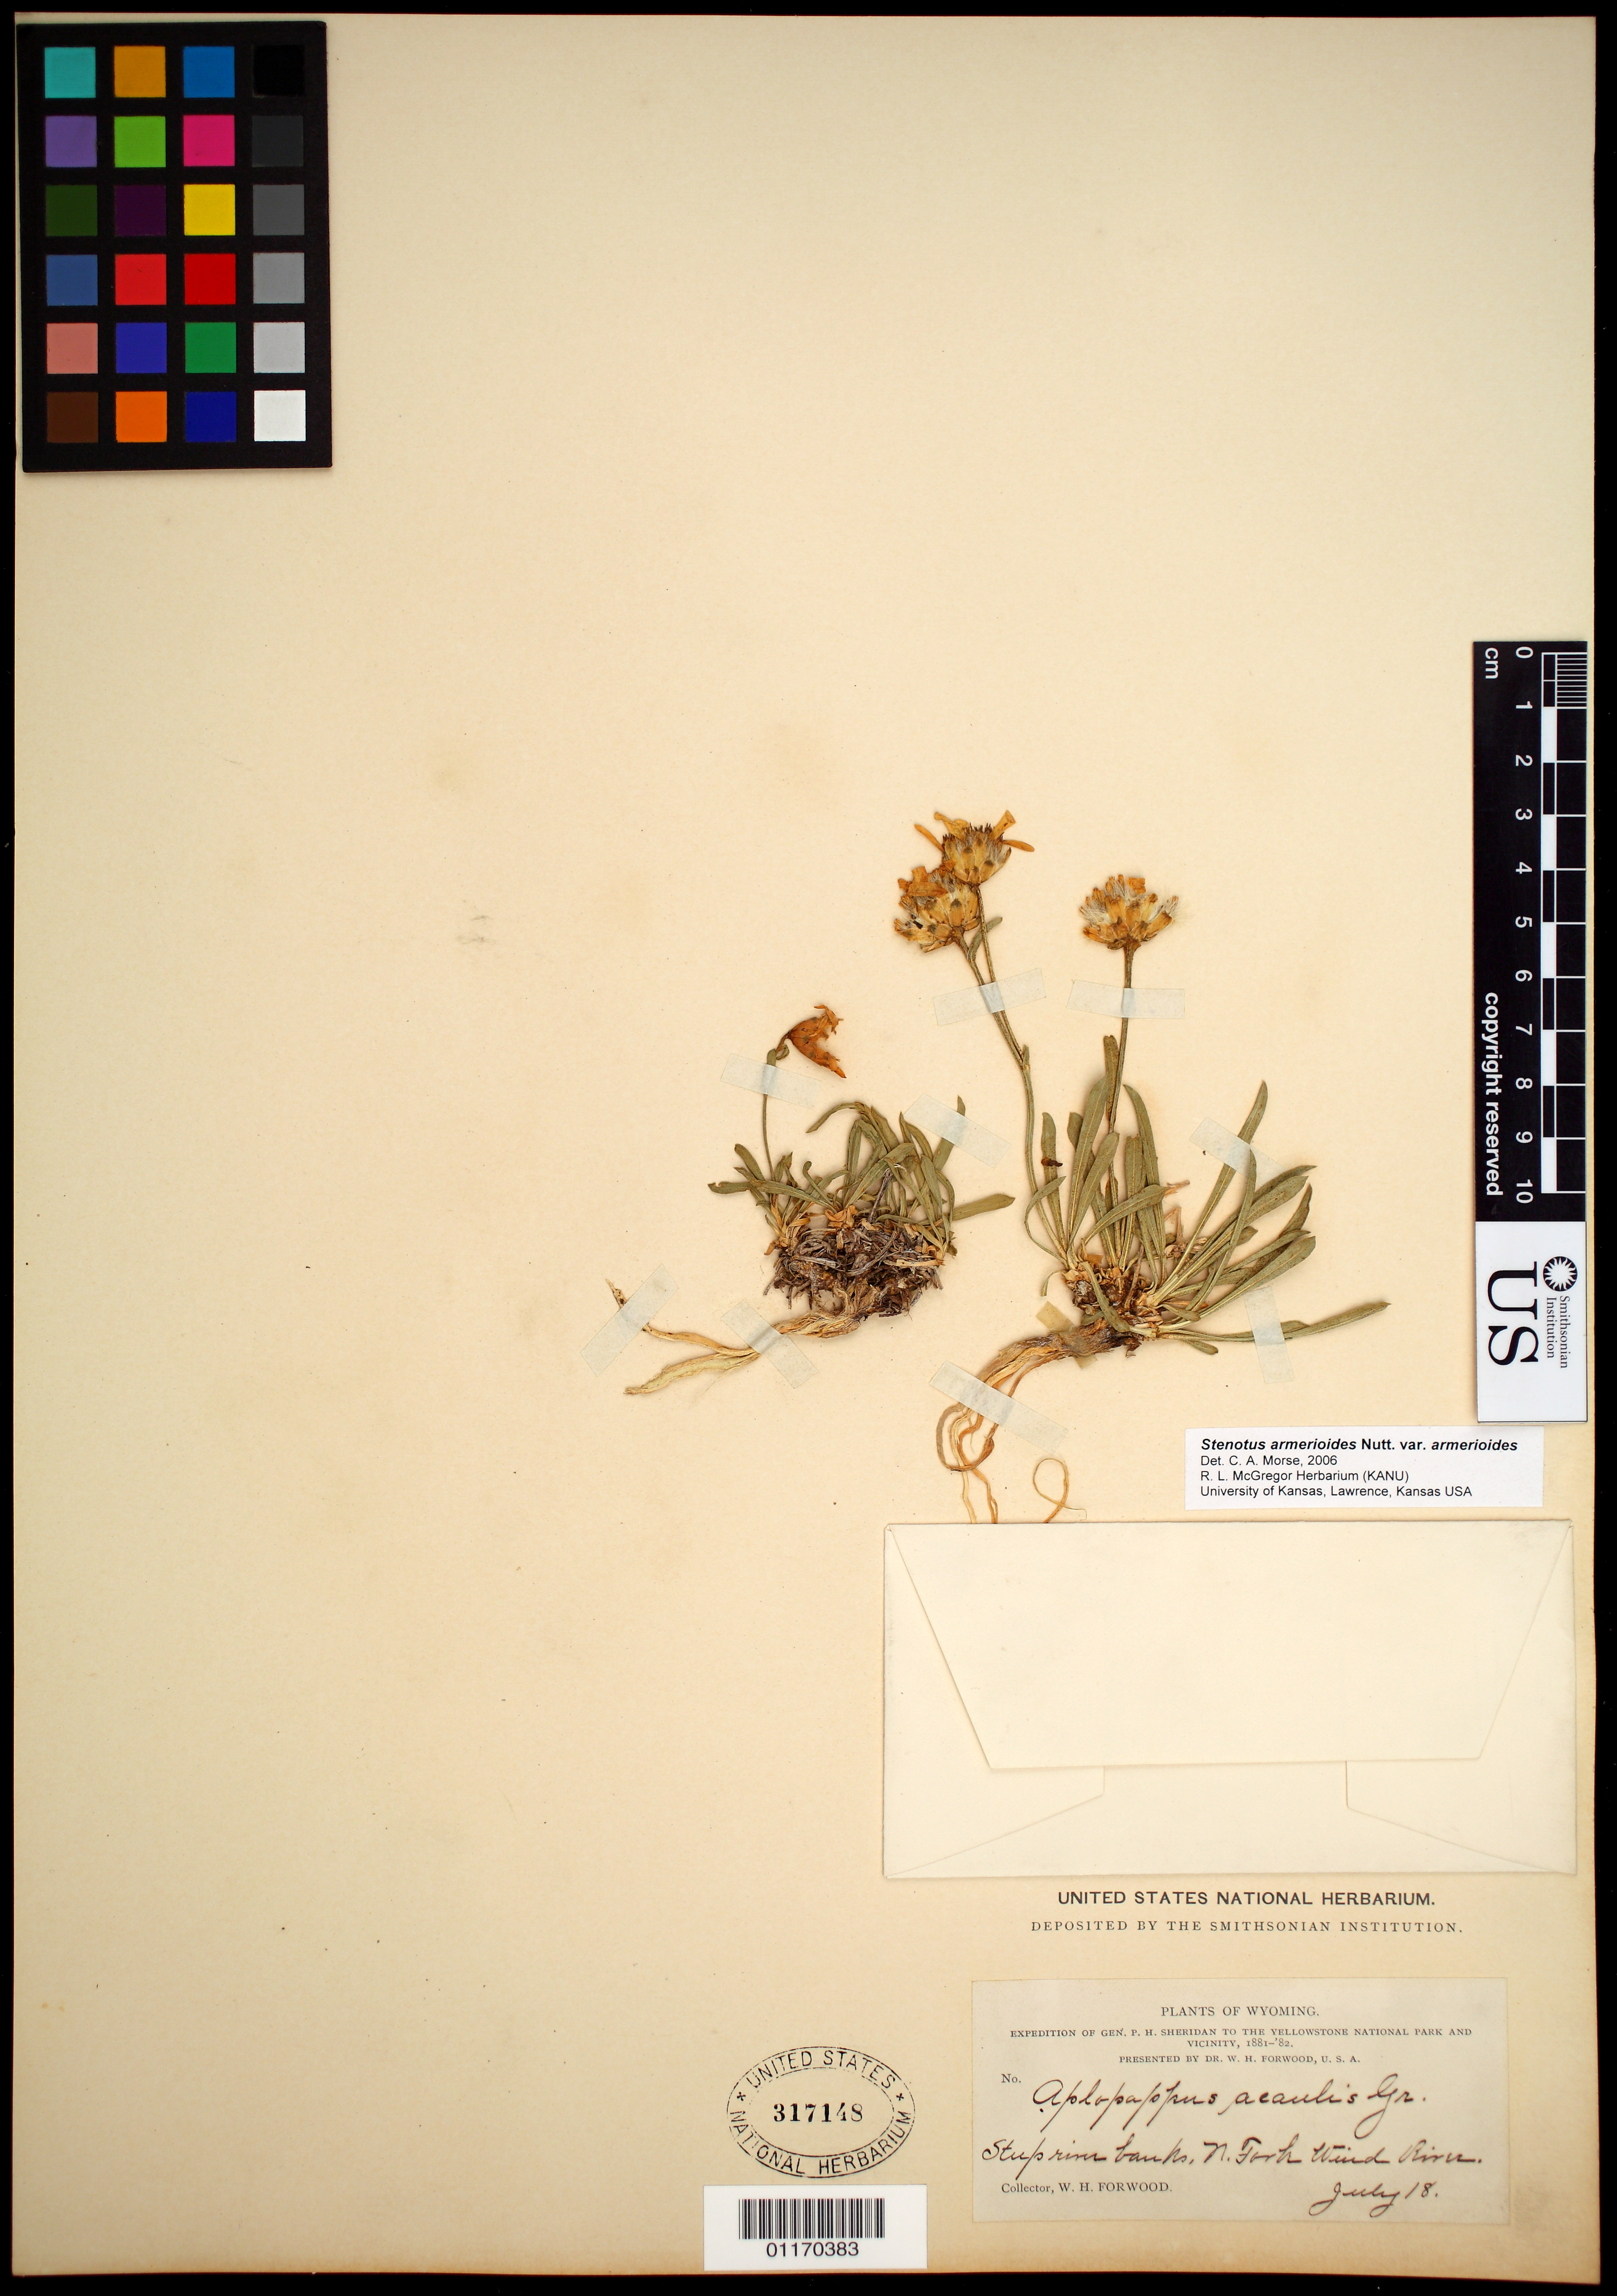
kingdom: Plantae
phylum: Tracheophyta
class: Magnoliopsida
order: Asterales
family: Asteraceae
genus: Stenotus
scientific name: Stenotus armerioides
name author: Nutt.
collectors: W. Forwood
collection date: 1881-07-18 or 1882-07-18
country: United States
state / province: Wyoming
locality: N. Fork Wind River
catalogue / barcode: US 317148